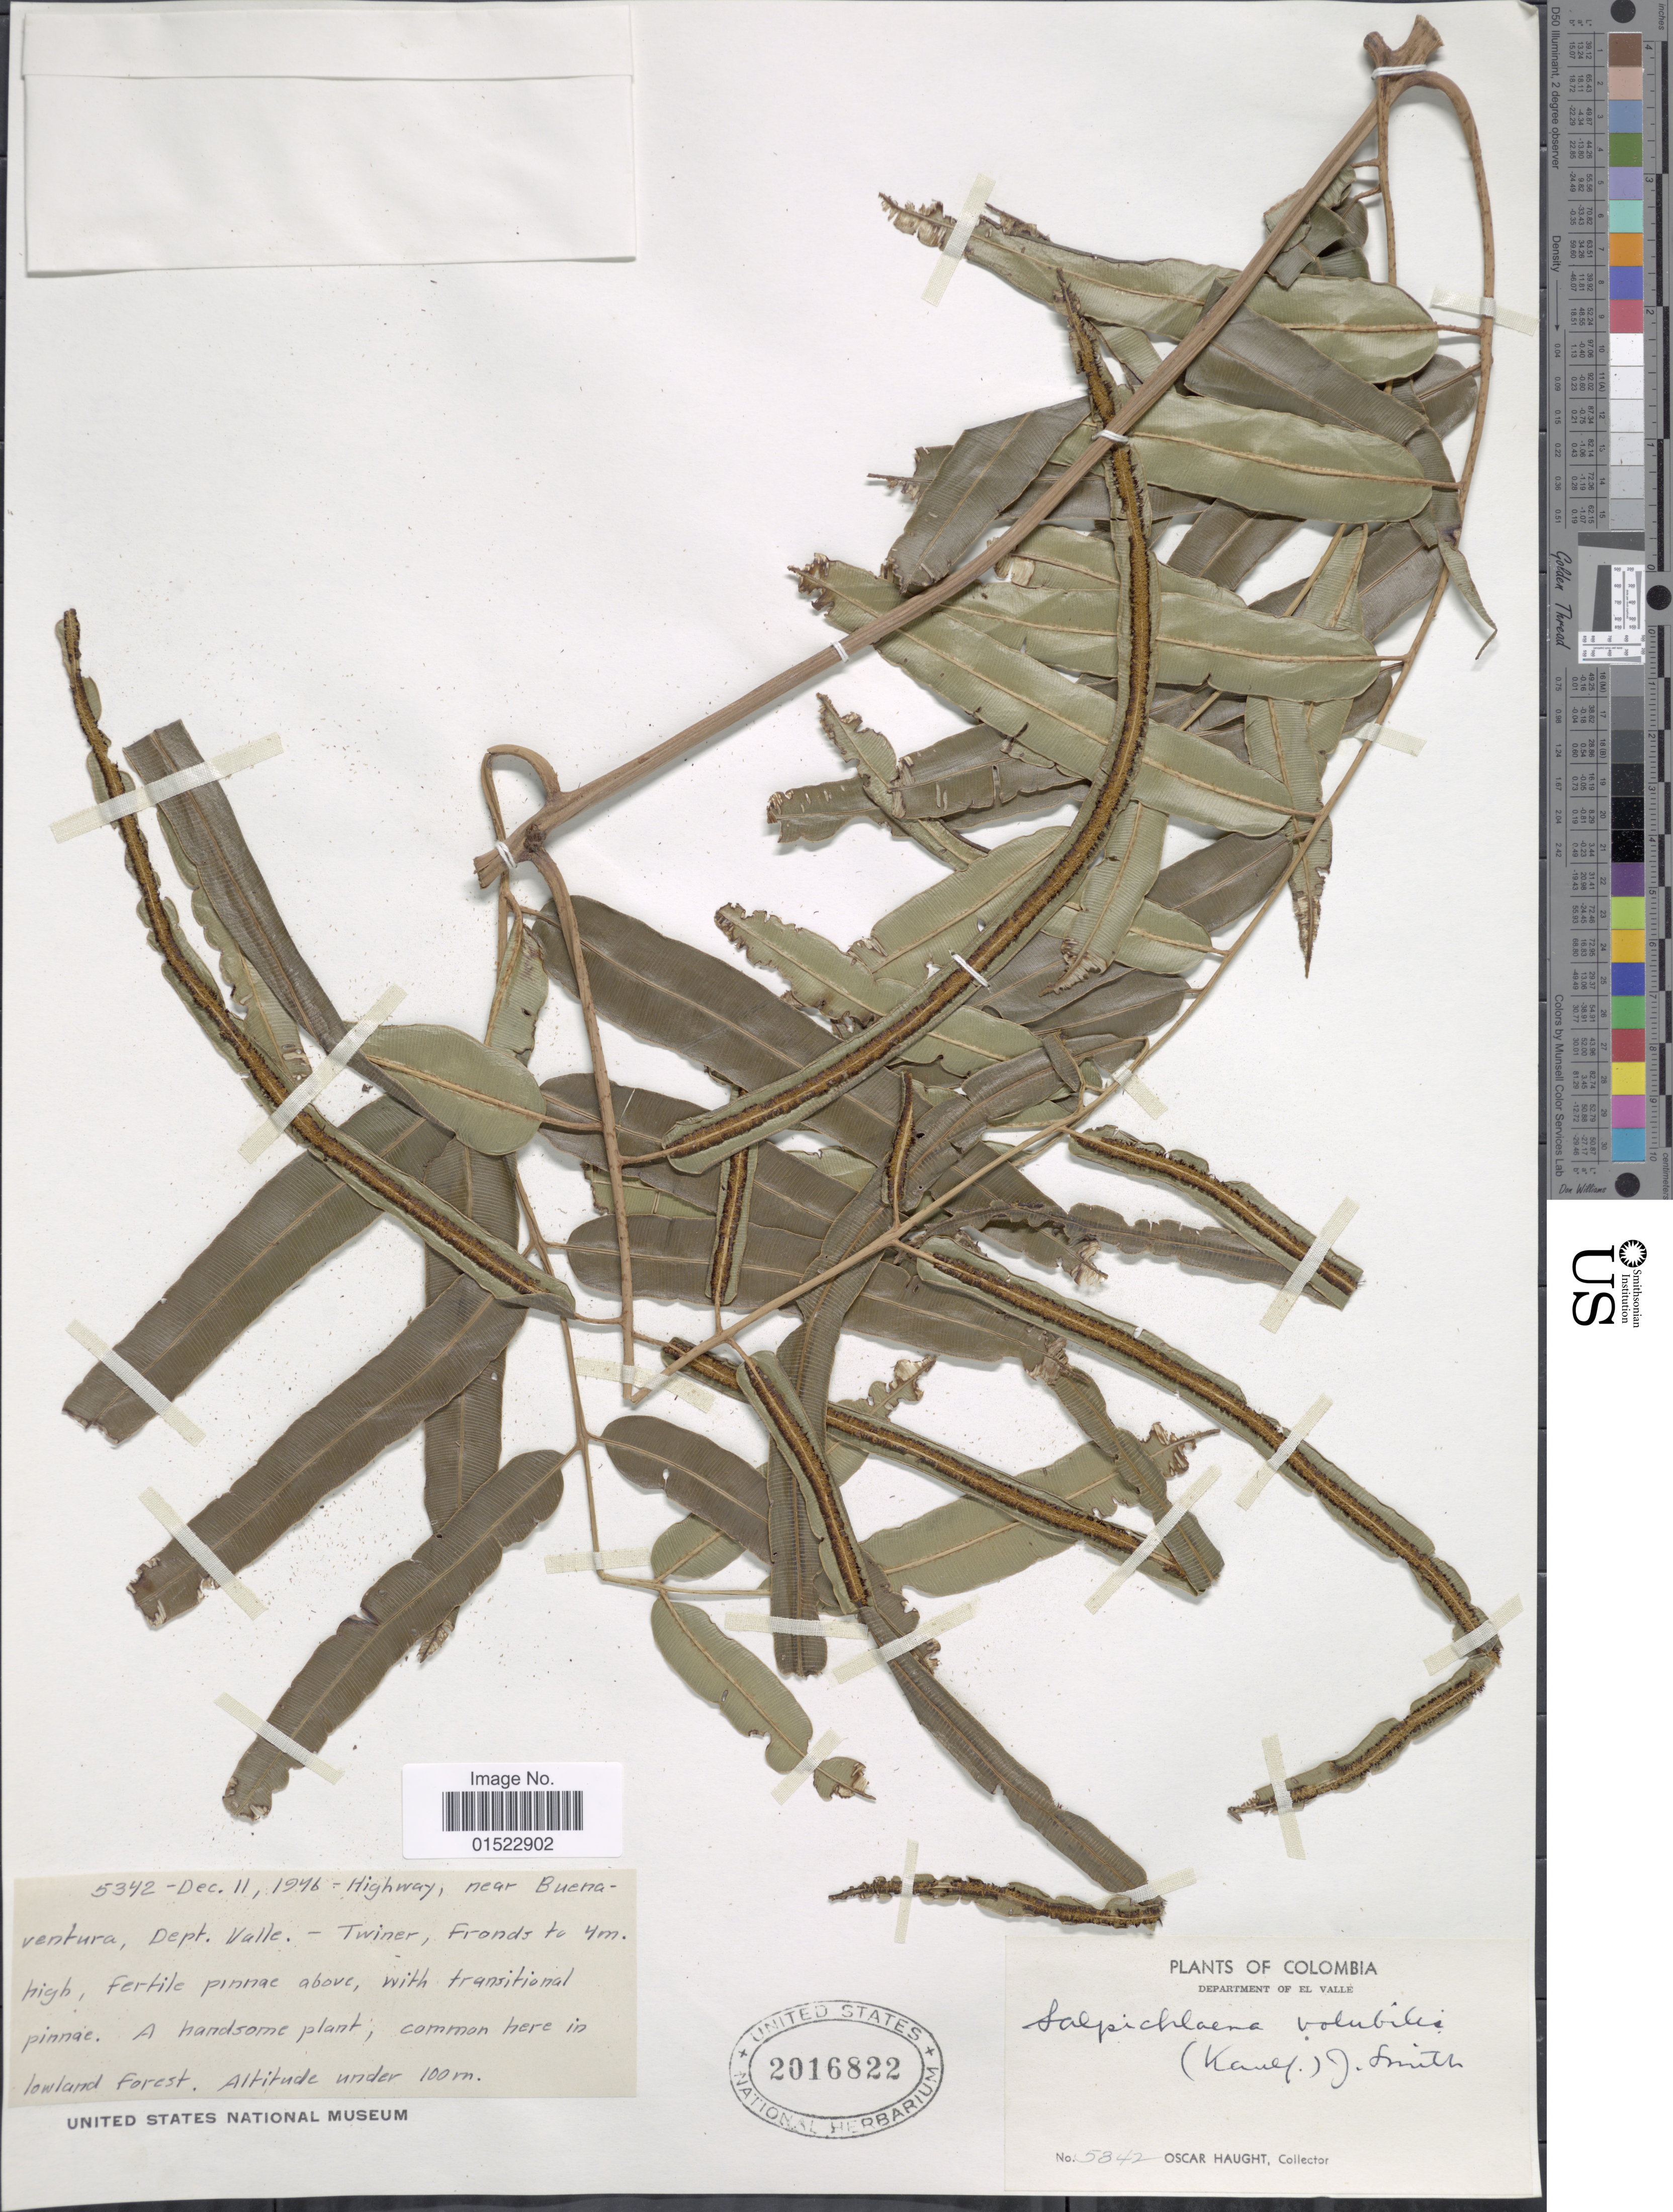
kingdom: Plantae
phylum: Tracheophyta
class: Polypodiopsida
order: Polypodiales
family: Blechnaceae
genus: Salpichlaena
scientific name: Salpichlaena volubilis subsp. volubilis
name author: (Kaulf.) J. Sm.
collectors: O. L. Haught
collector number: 5842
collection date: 1946-12-11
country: Colombia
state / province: Valle del Cauca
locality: Highway, near Buenaventura, Dept. Valle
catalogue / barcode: US 2016822